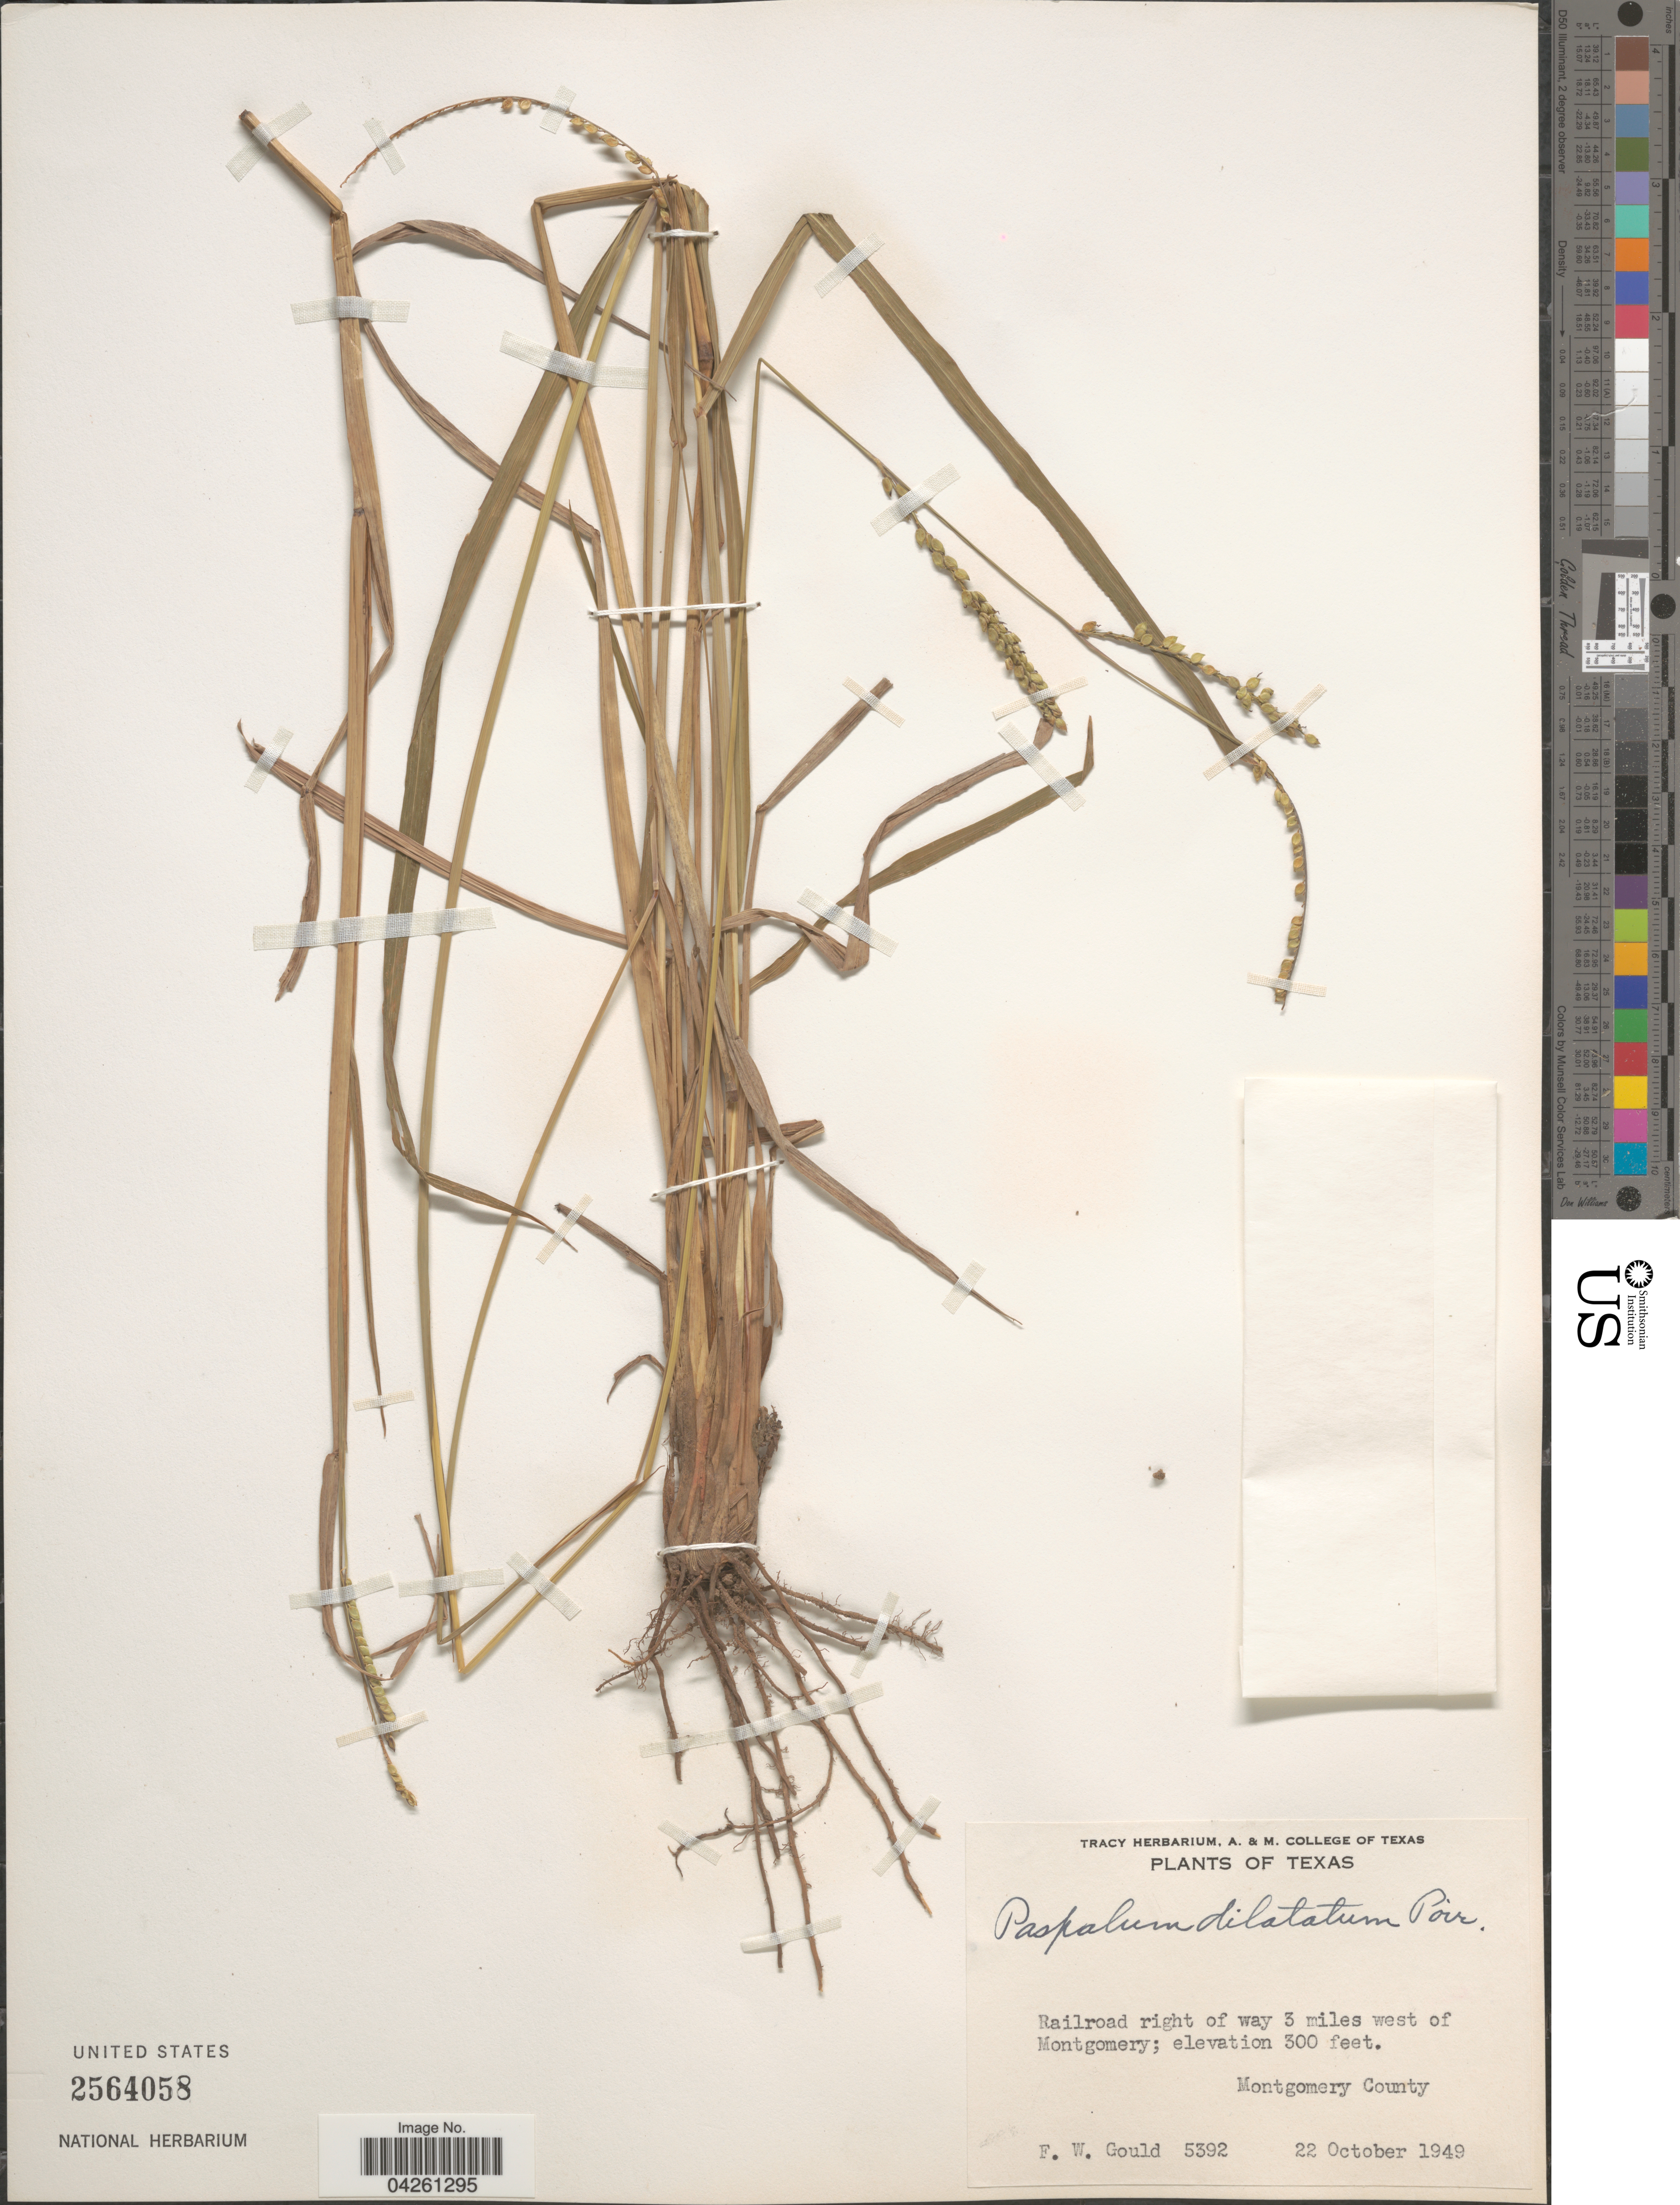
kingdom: Plantae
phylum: Tracheophyta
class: Liliopsida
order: Poales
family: Poaceae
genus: Paspalum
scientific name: Paspalum dilatatum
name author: Poir.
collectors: F. W. Gould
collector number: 5392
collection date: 1949-10-22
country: United States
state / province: Texas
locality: Railroad right of way 3 miles west of Montgomery; Montgomery County.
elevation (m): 91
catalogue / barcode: US 2564058